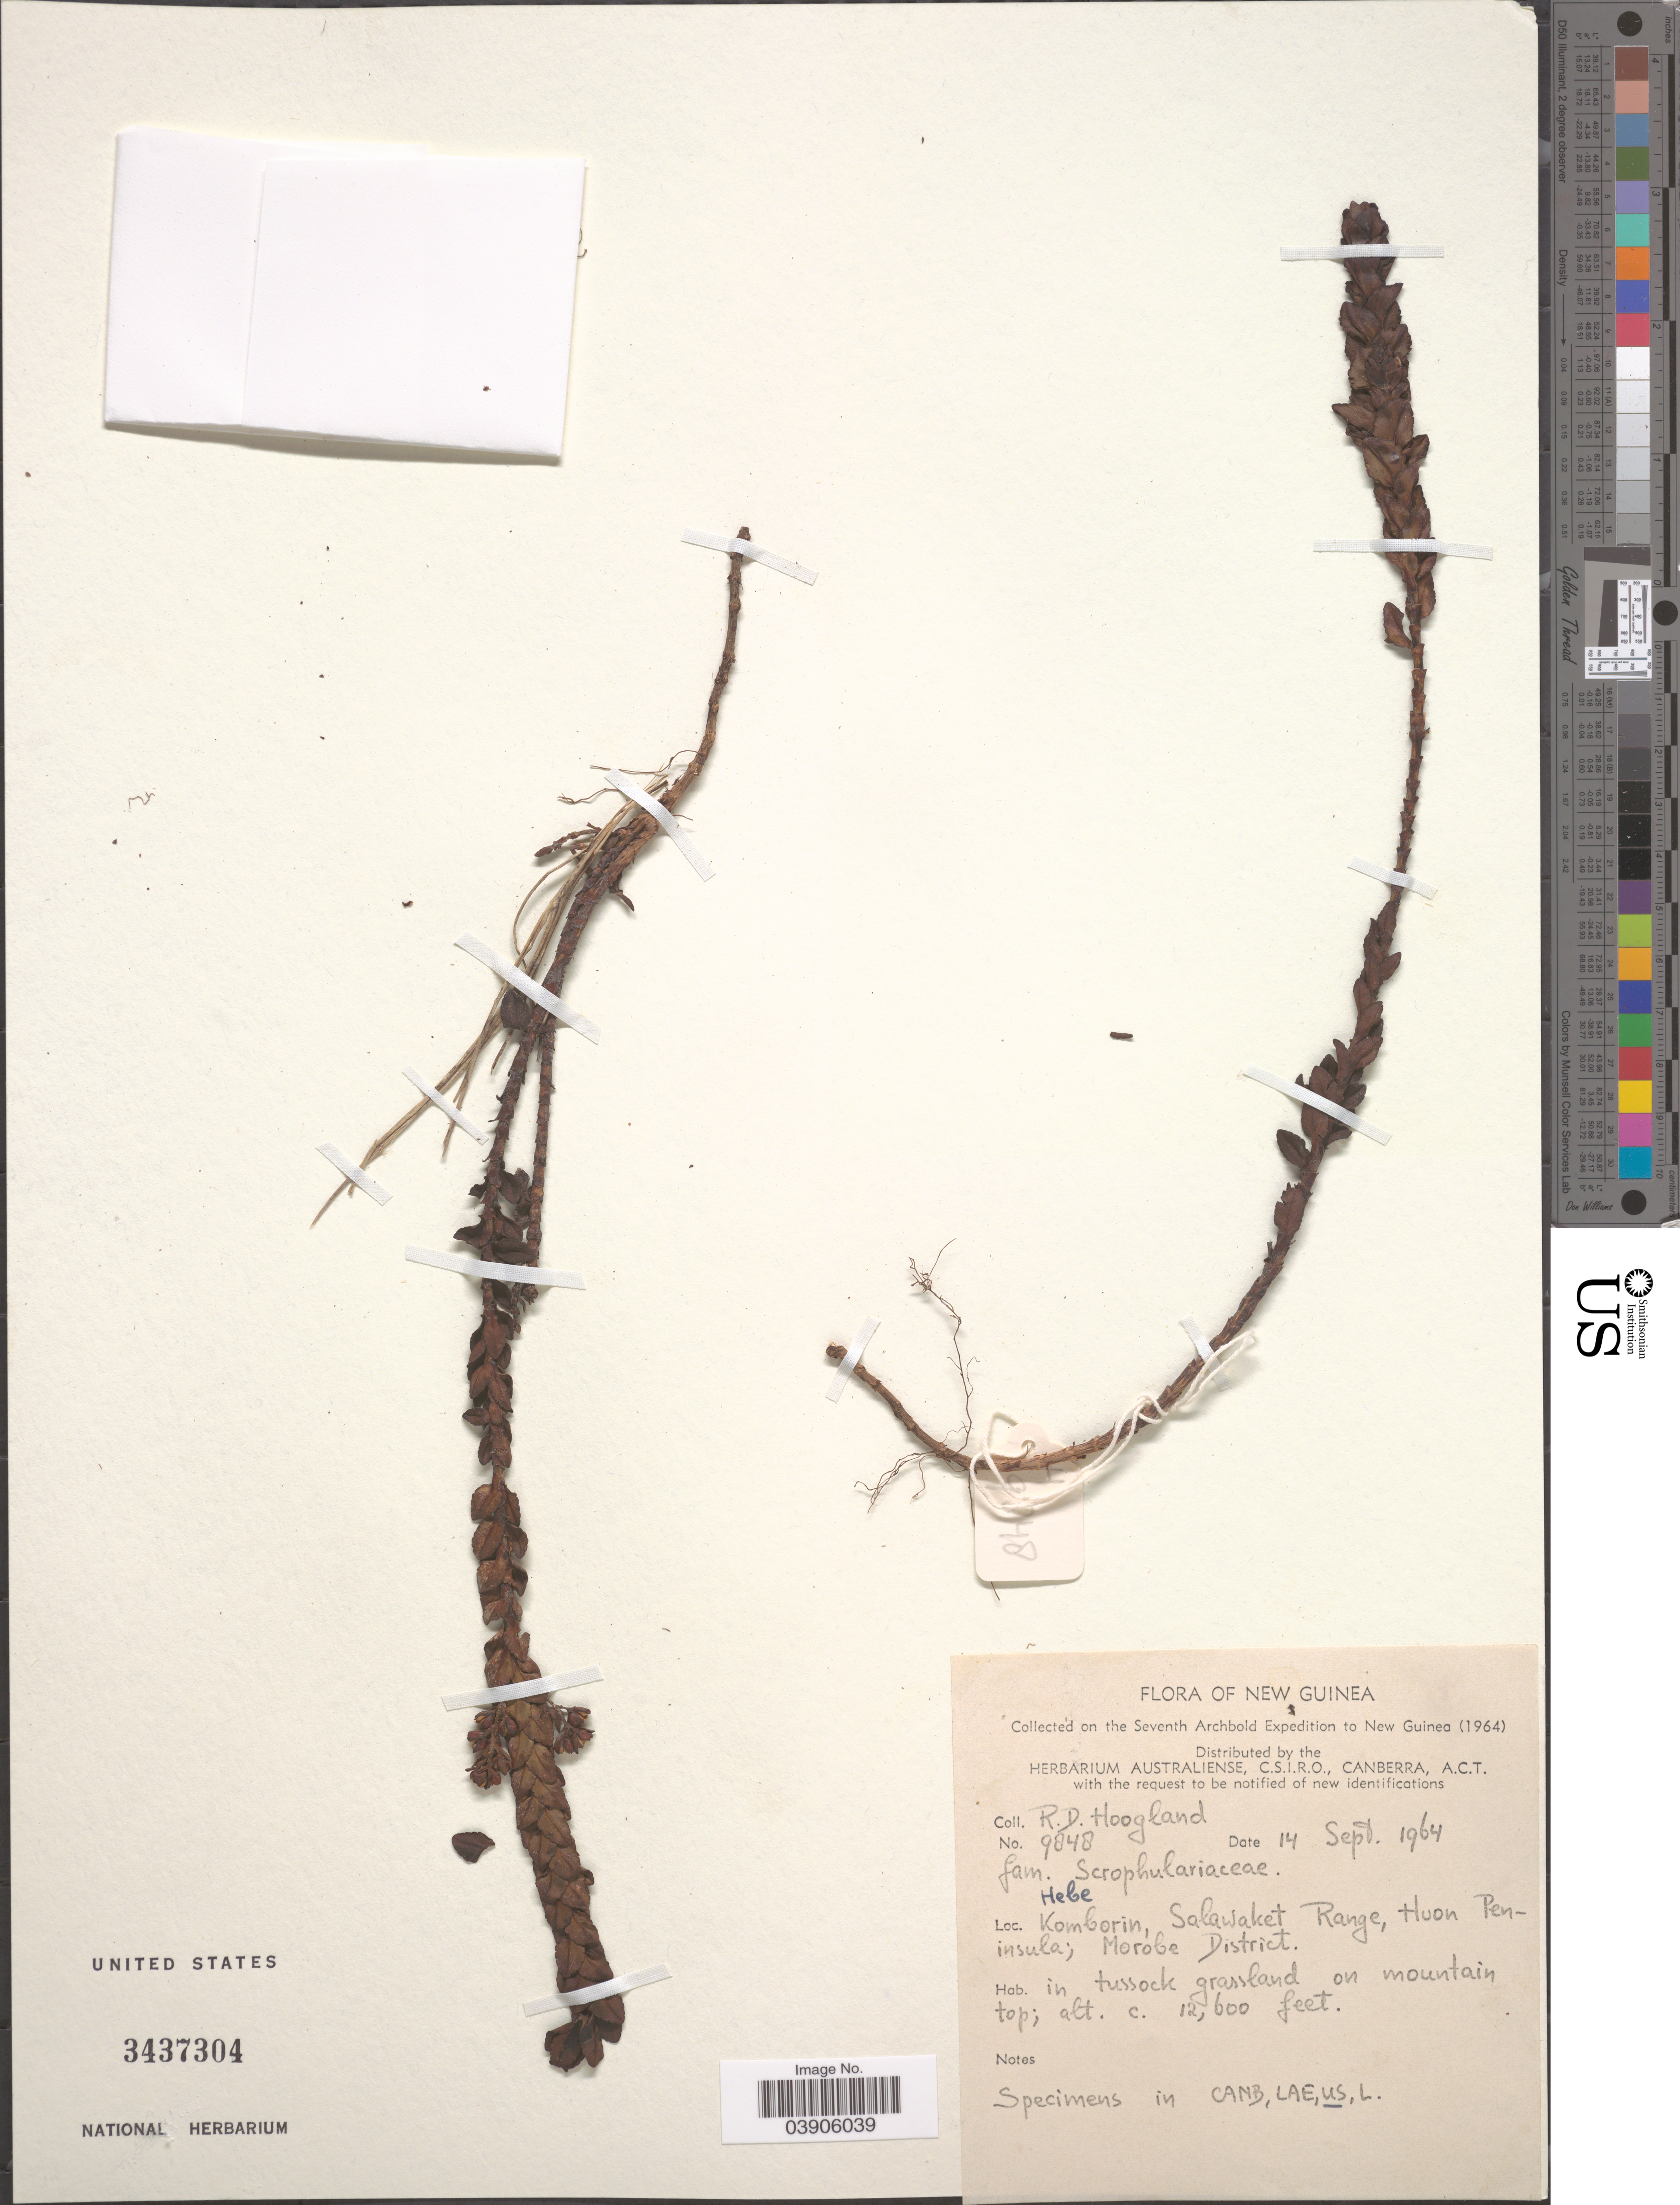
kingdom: Plantae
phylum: Tracheophyta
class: Magnoliopsida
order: Lamiales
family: Plantaginaceae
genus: Hebe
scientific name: Hebe sp.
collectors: R. D. Hoogland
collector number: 9848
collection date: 1964-09-14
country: Papua New Guinea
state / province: Morobe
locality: New Guinea. Komborin, Salawaket Range, Huon Peninsula; Morobe District.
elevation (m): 3840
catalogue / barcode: US 3437304